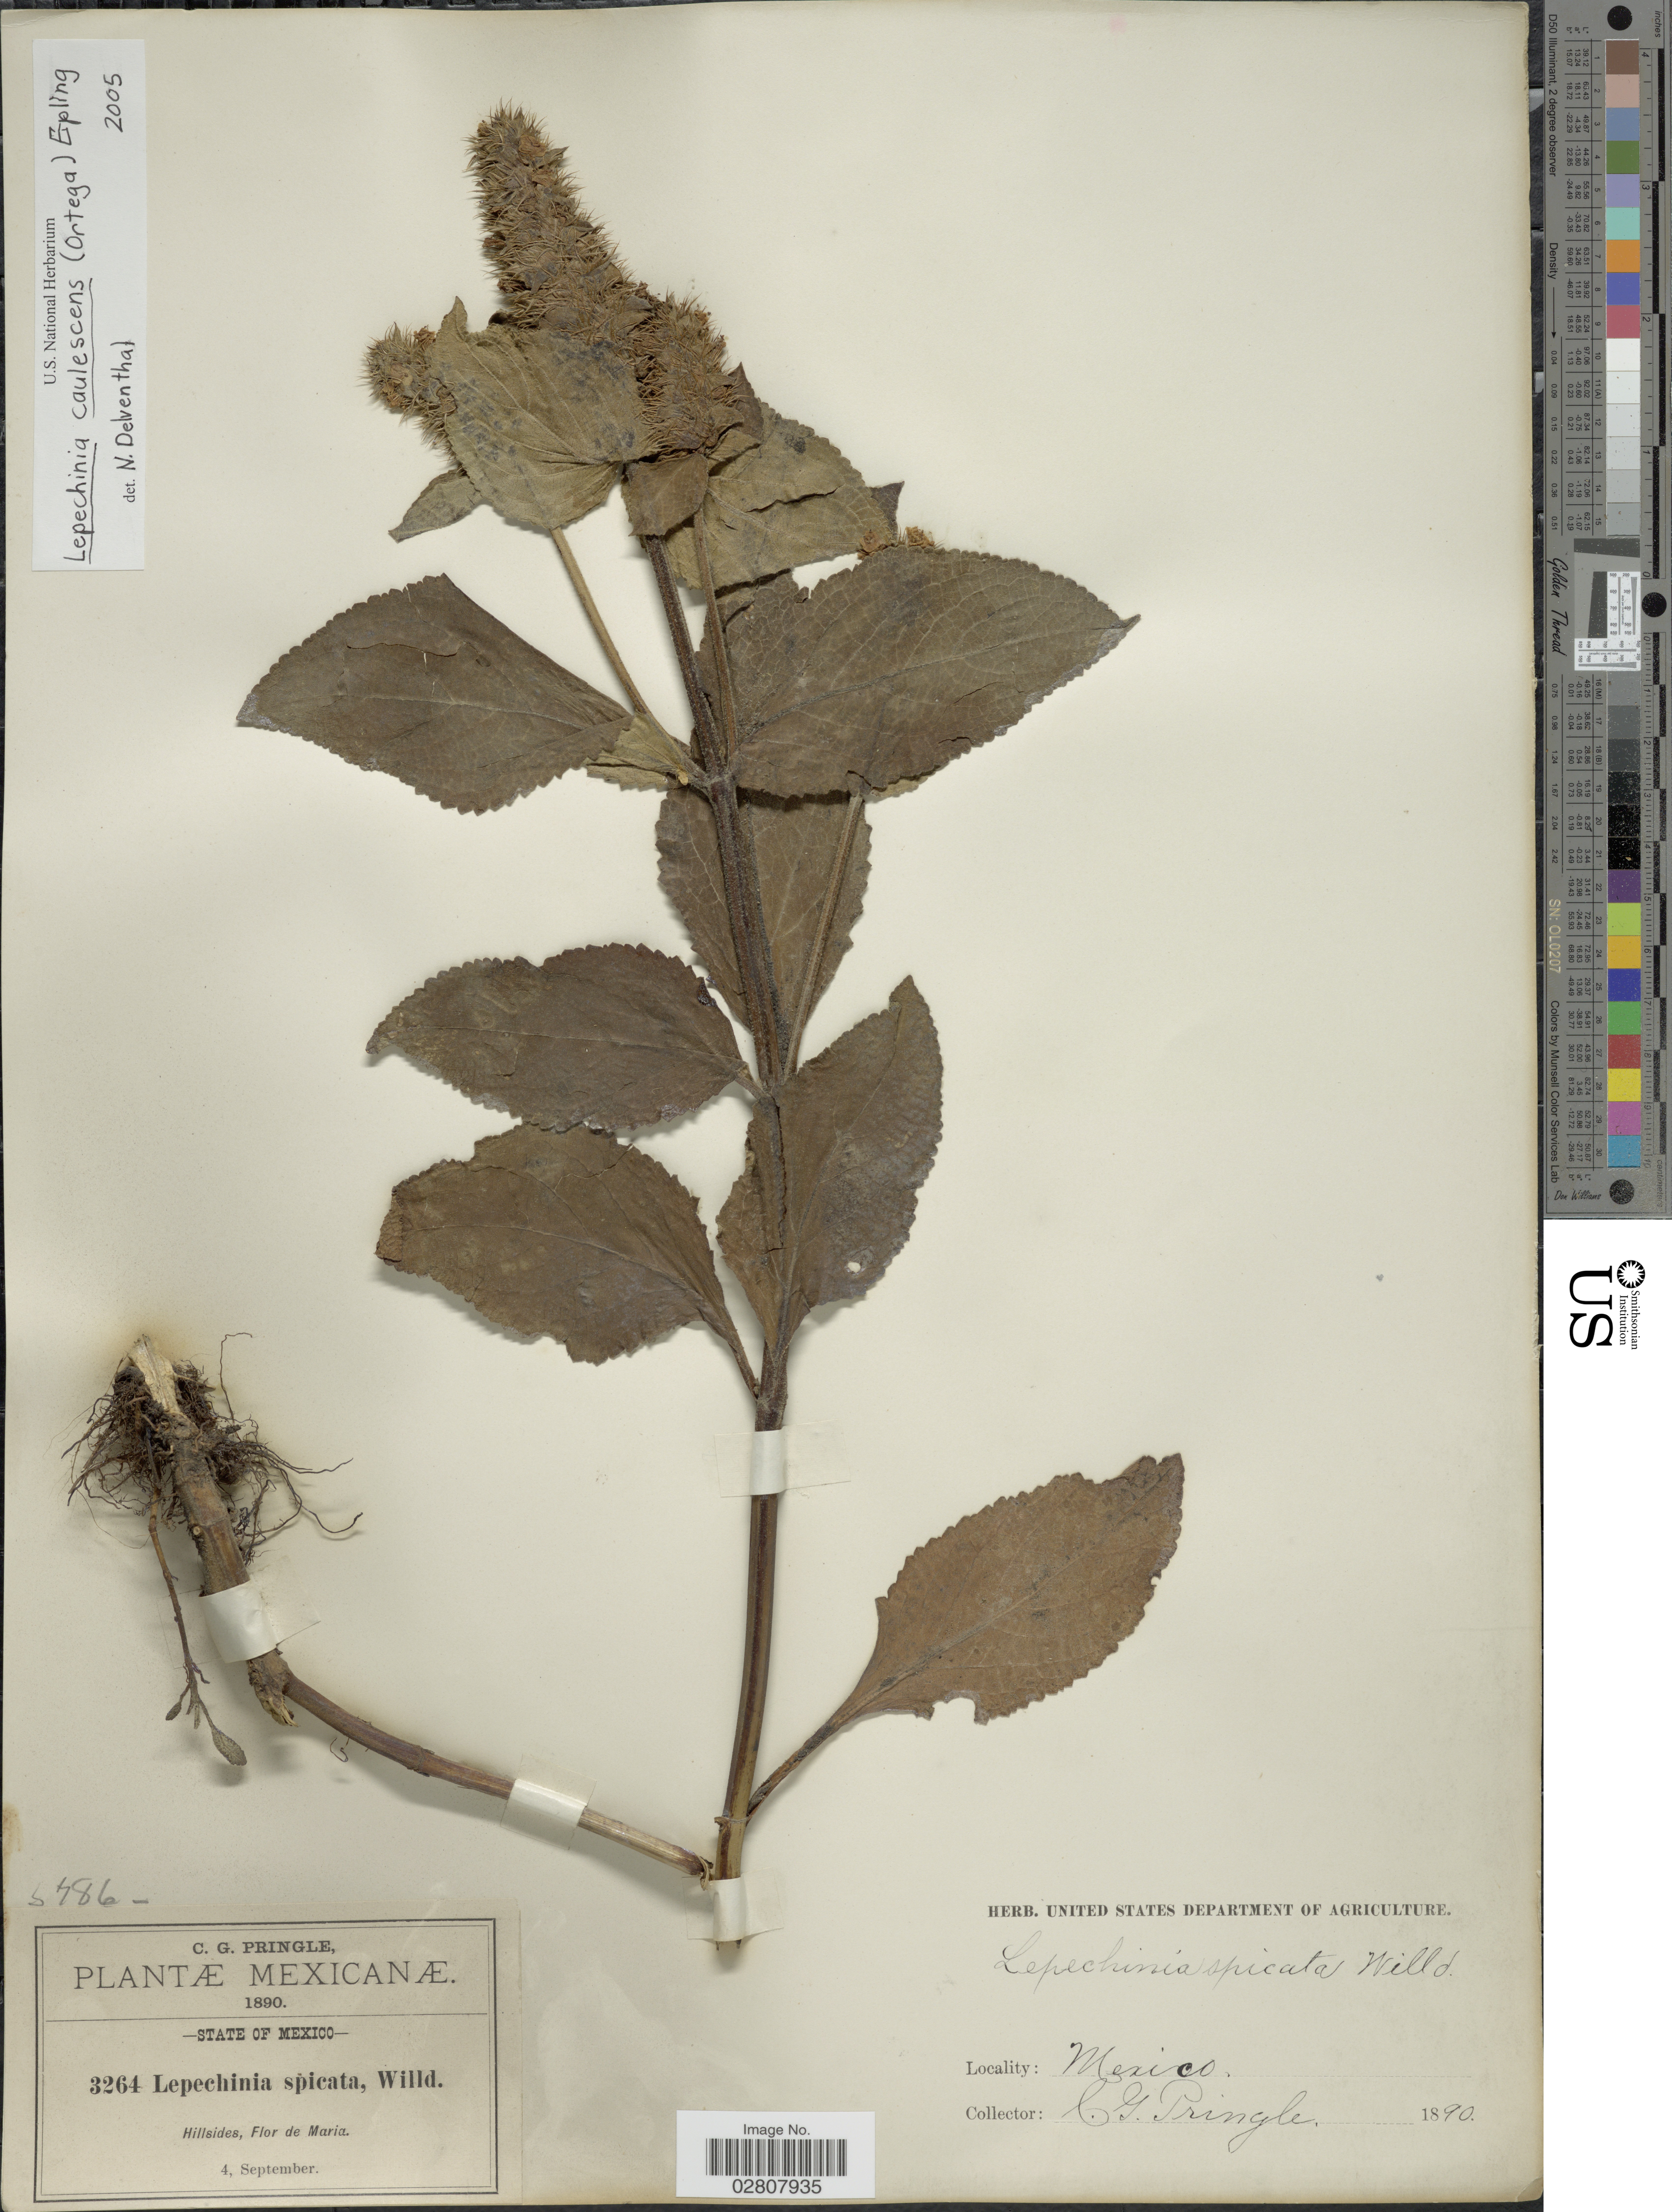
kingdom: Plantae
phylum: Tracheophyta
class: Magnoliopsida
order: Lamiales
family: Lamiaceae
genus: Lepechinia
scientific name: Lepechinia caulescens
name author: (Ortega) Epling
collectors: C. G. Pringle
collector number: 3264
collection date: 1890-09-04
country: Mexico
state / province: México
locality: Hillsides, Flor de Maria.